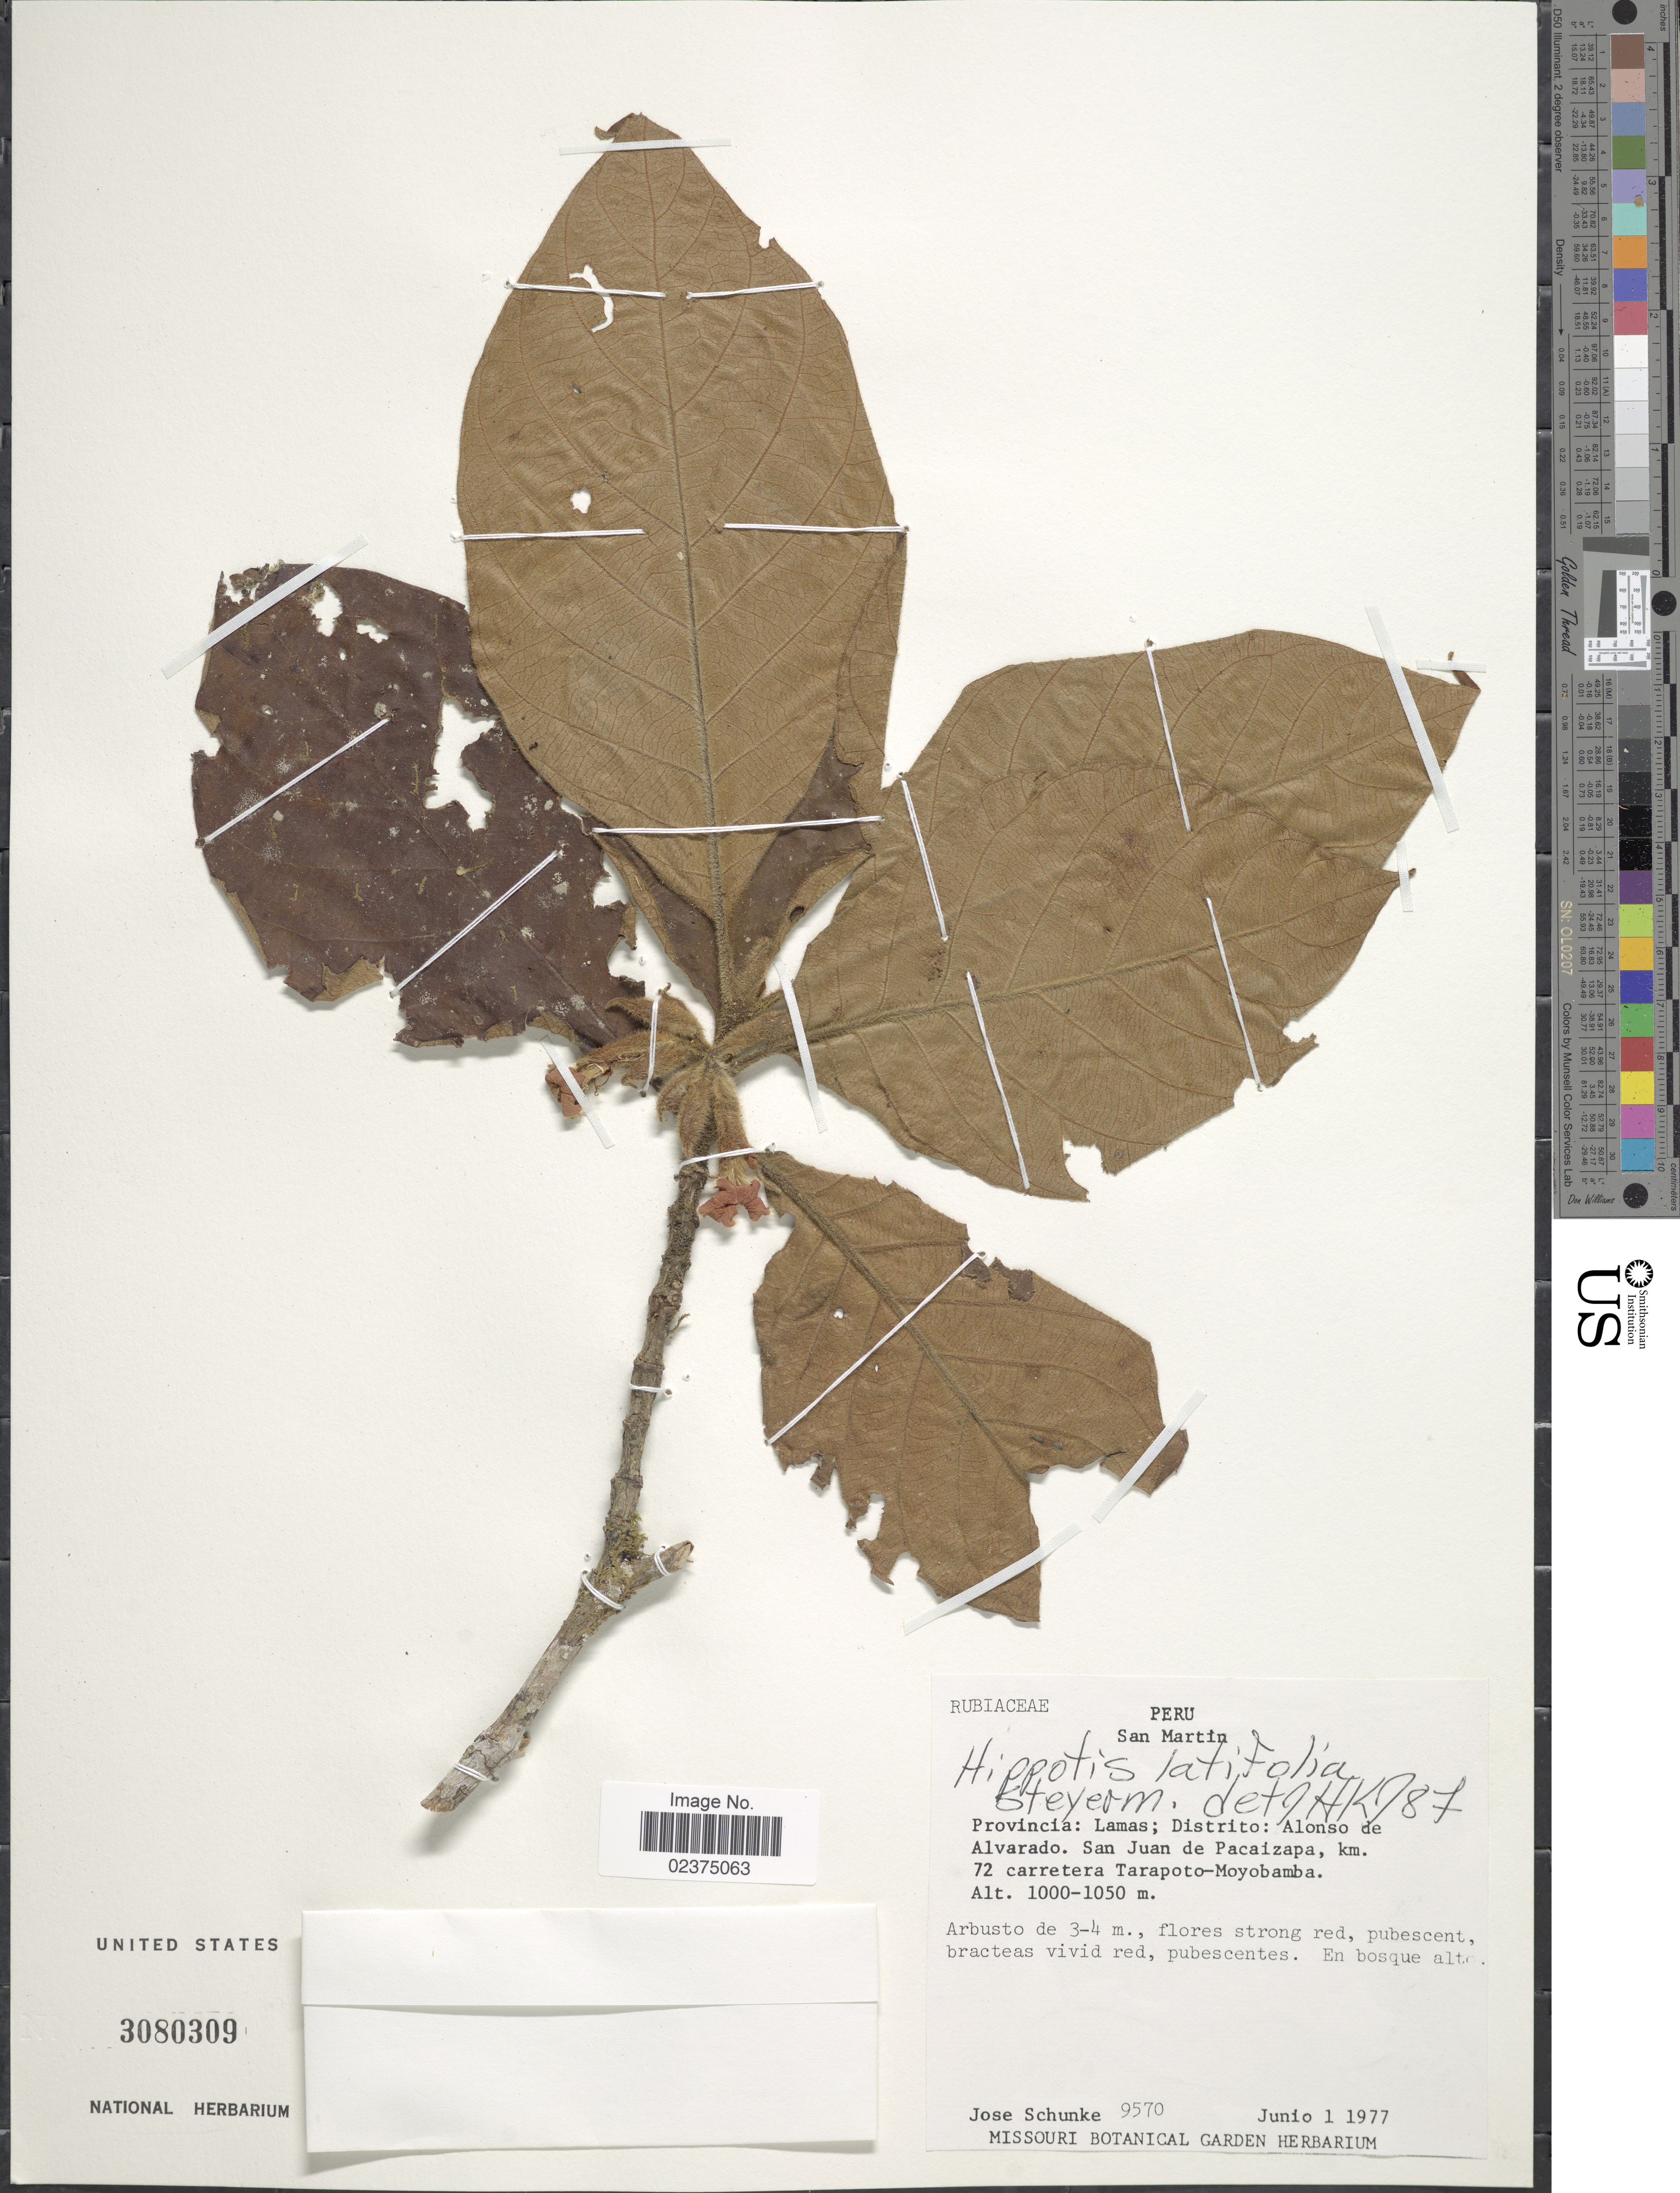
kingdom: Plantae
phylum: Tracheophyta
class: Magnoliopsida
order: Gentianales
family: Rubiaceae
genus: Hippotis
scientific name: Hippotis latifolia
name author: Steyerm.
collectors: J. M. Schunke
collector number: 9570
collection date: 1977-06-01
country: Peru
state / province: San Martín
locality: Provincia: Lamas; Distrito: Alonso de Alvarado, San Juan de Pacaizapa, km. 72 carretera Tarapoto-Moyobamba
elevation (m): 1000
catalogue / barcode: US 3080309